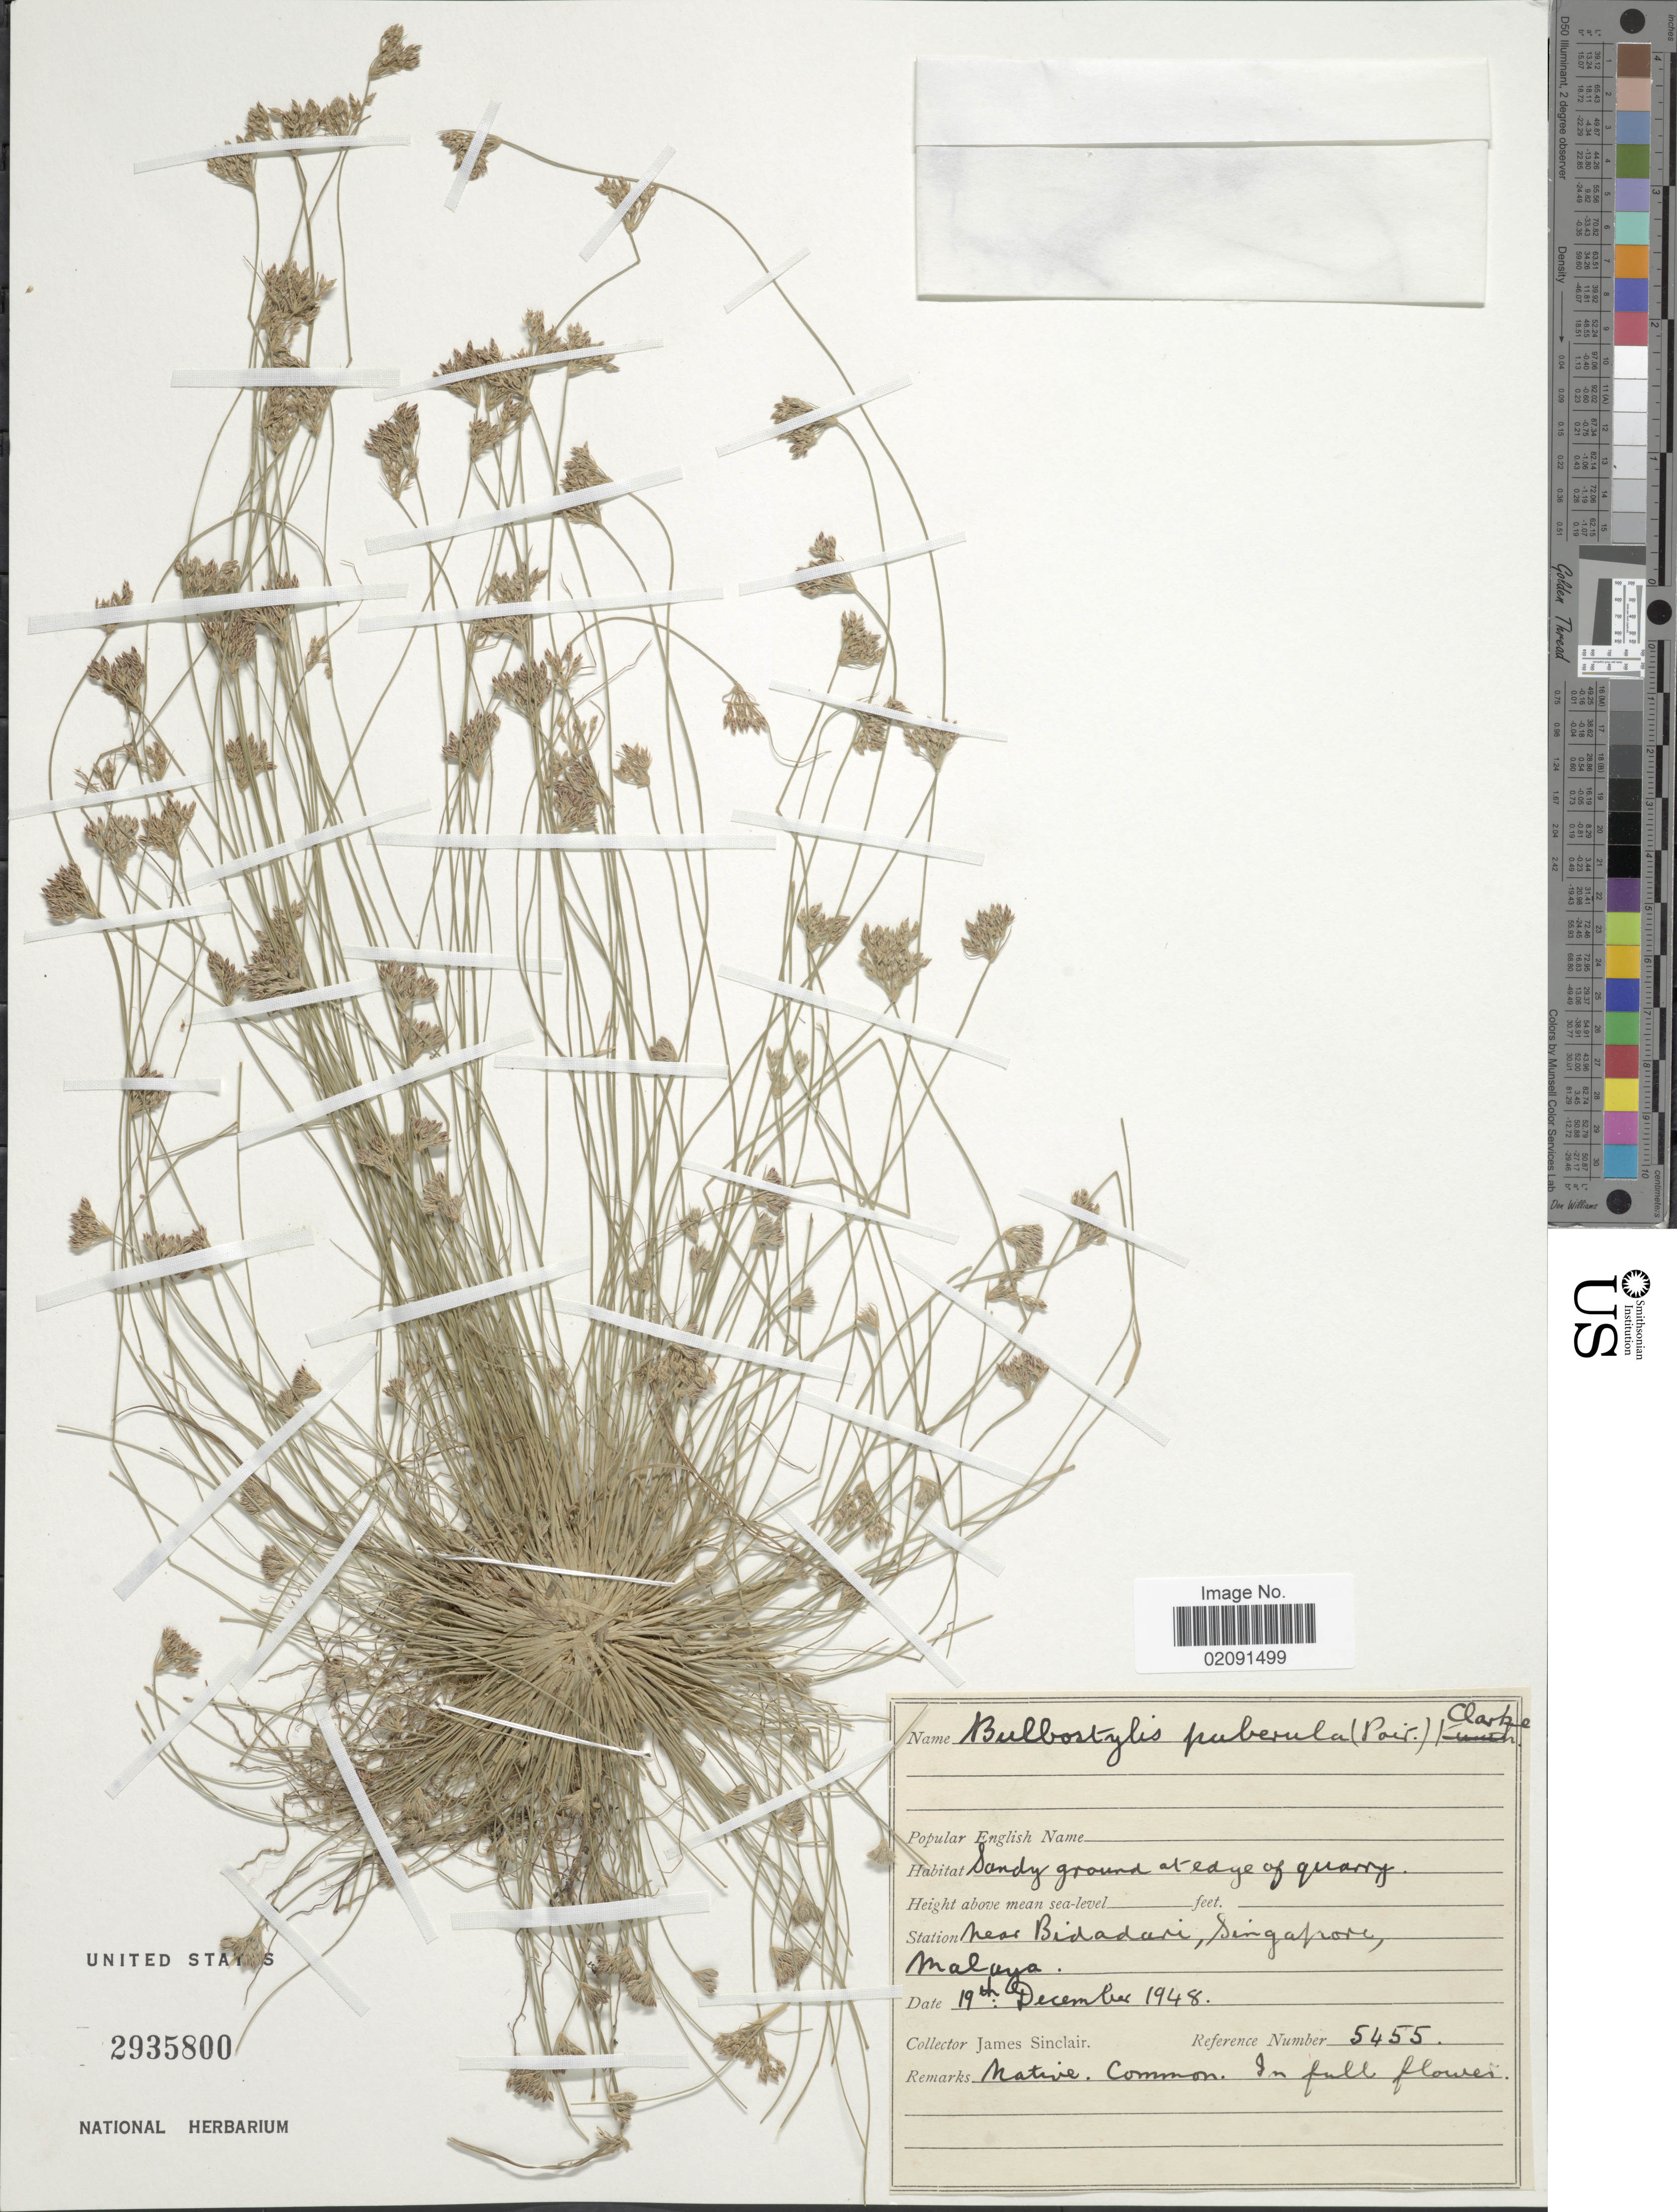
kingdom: Plantae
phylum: Tracheophyta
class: Liliopsida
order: Poales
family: Cyperaceae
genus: Bulbostylis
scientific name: Bulbostylis thouarsii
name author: (Roem. & Schult.) ex Veldkamp & Verloove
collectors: J. Sinclair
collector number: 5455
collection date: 1948-12-19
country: Singapore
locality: Near Bidadari, Malaya.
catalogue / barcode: US 2935800